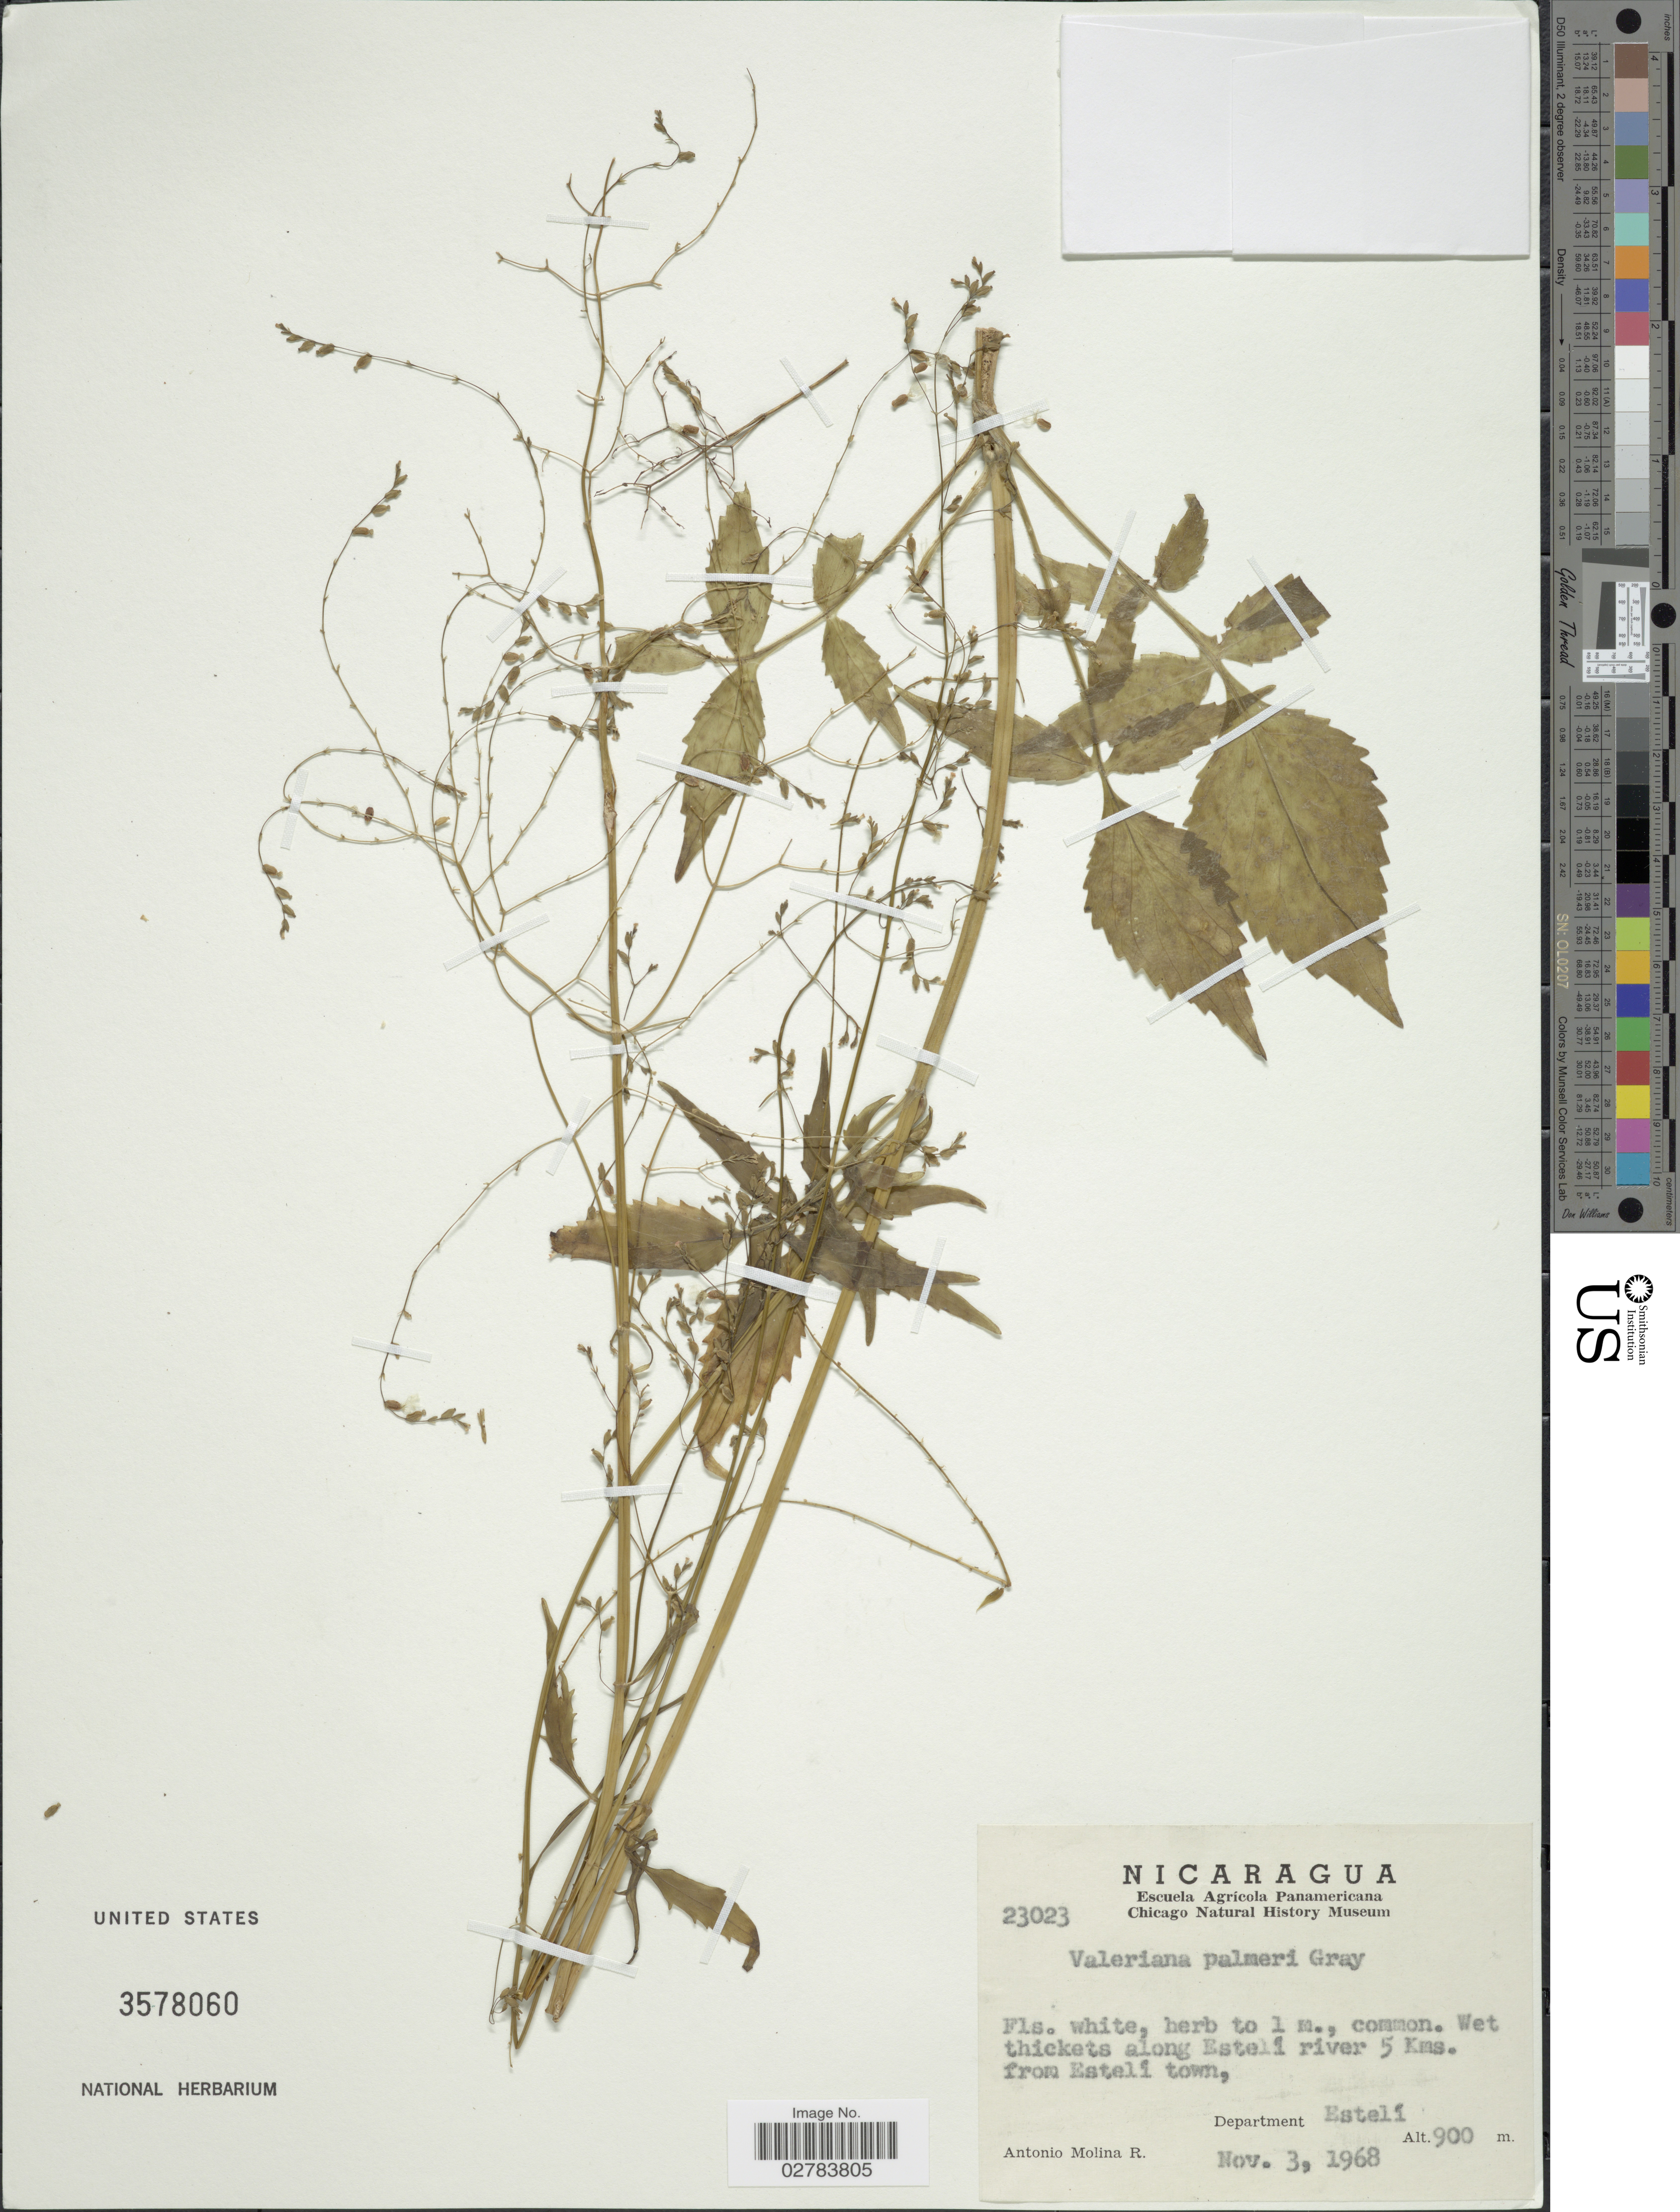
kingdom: Plantae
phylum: Tracheophyta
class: Magnoliopsida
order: Dipsacales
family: Caprifoliaceae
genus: Valeriana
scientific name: Valeriana palmeri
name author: A. Gray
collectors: A. Molina R.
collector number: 23023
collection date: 1968-11-03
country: Nicaragua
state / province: Esteli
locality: Wet thickets along Estelí river 5 Kms. from Estelí town, Department Estelí.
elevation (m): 900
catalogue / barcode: US 3578060